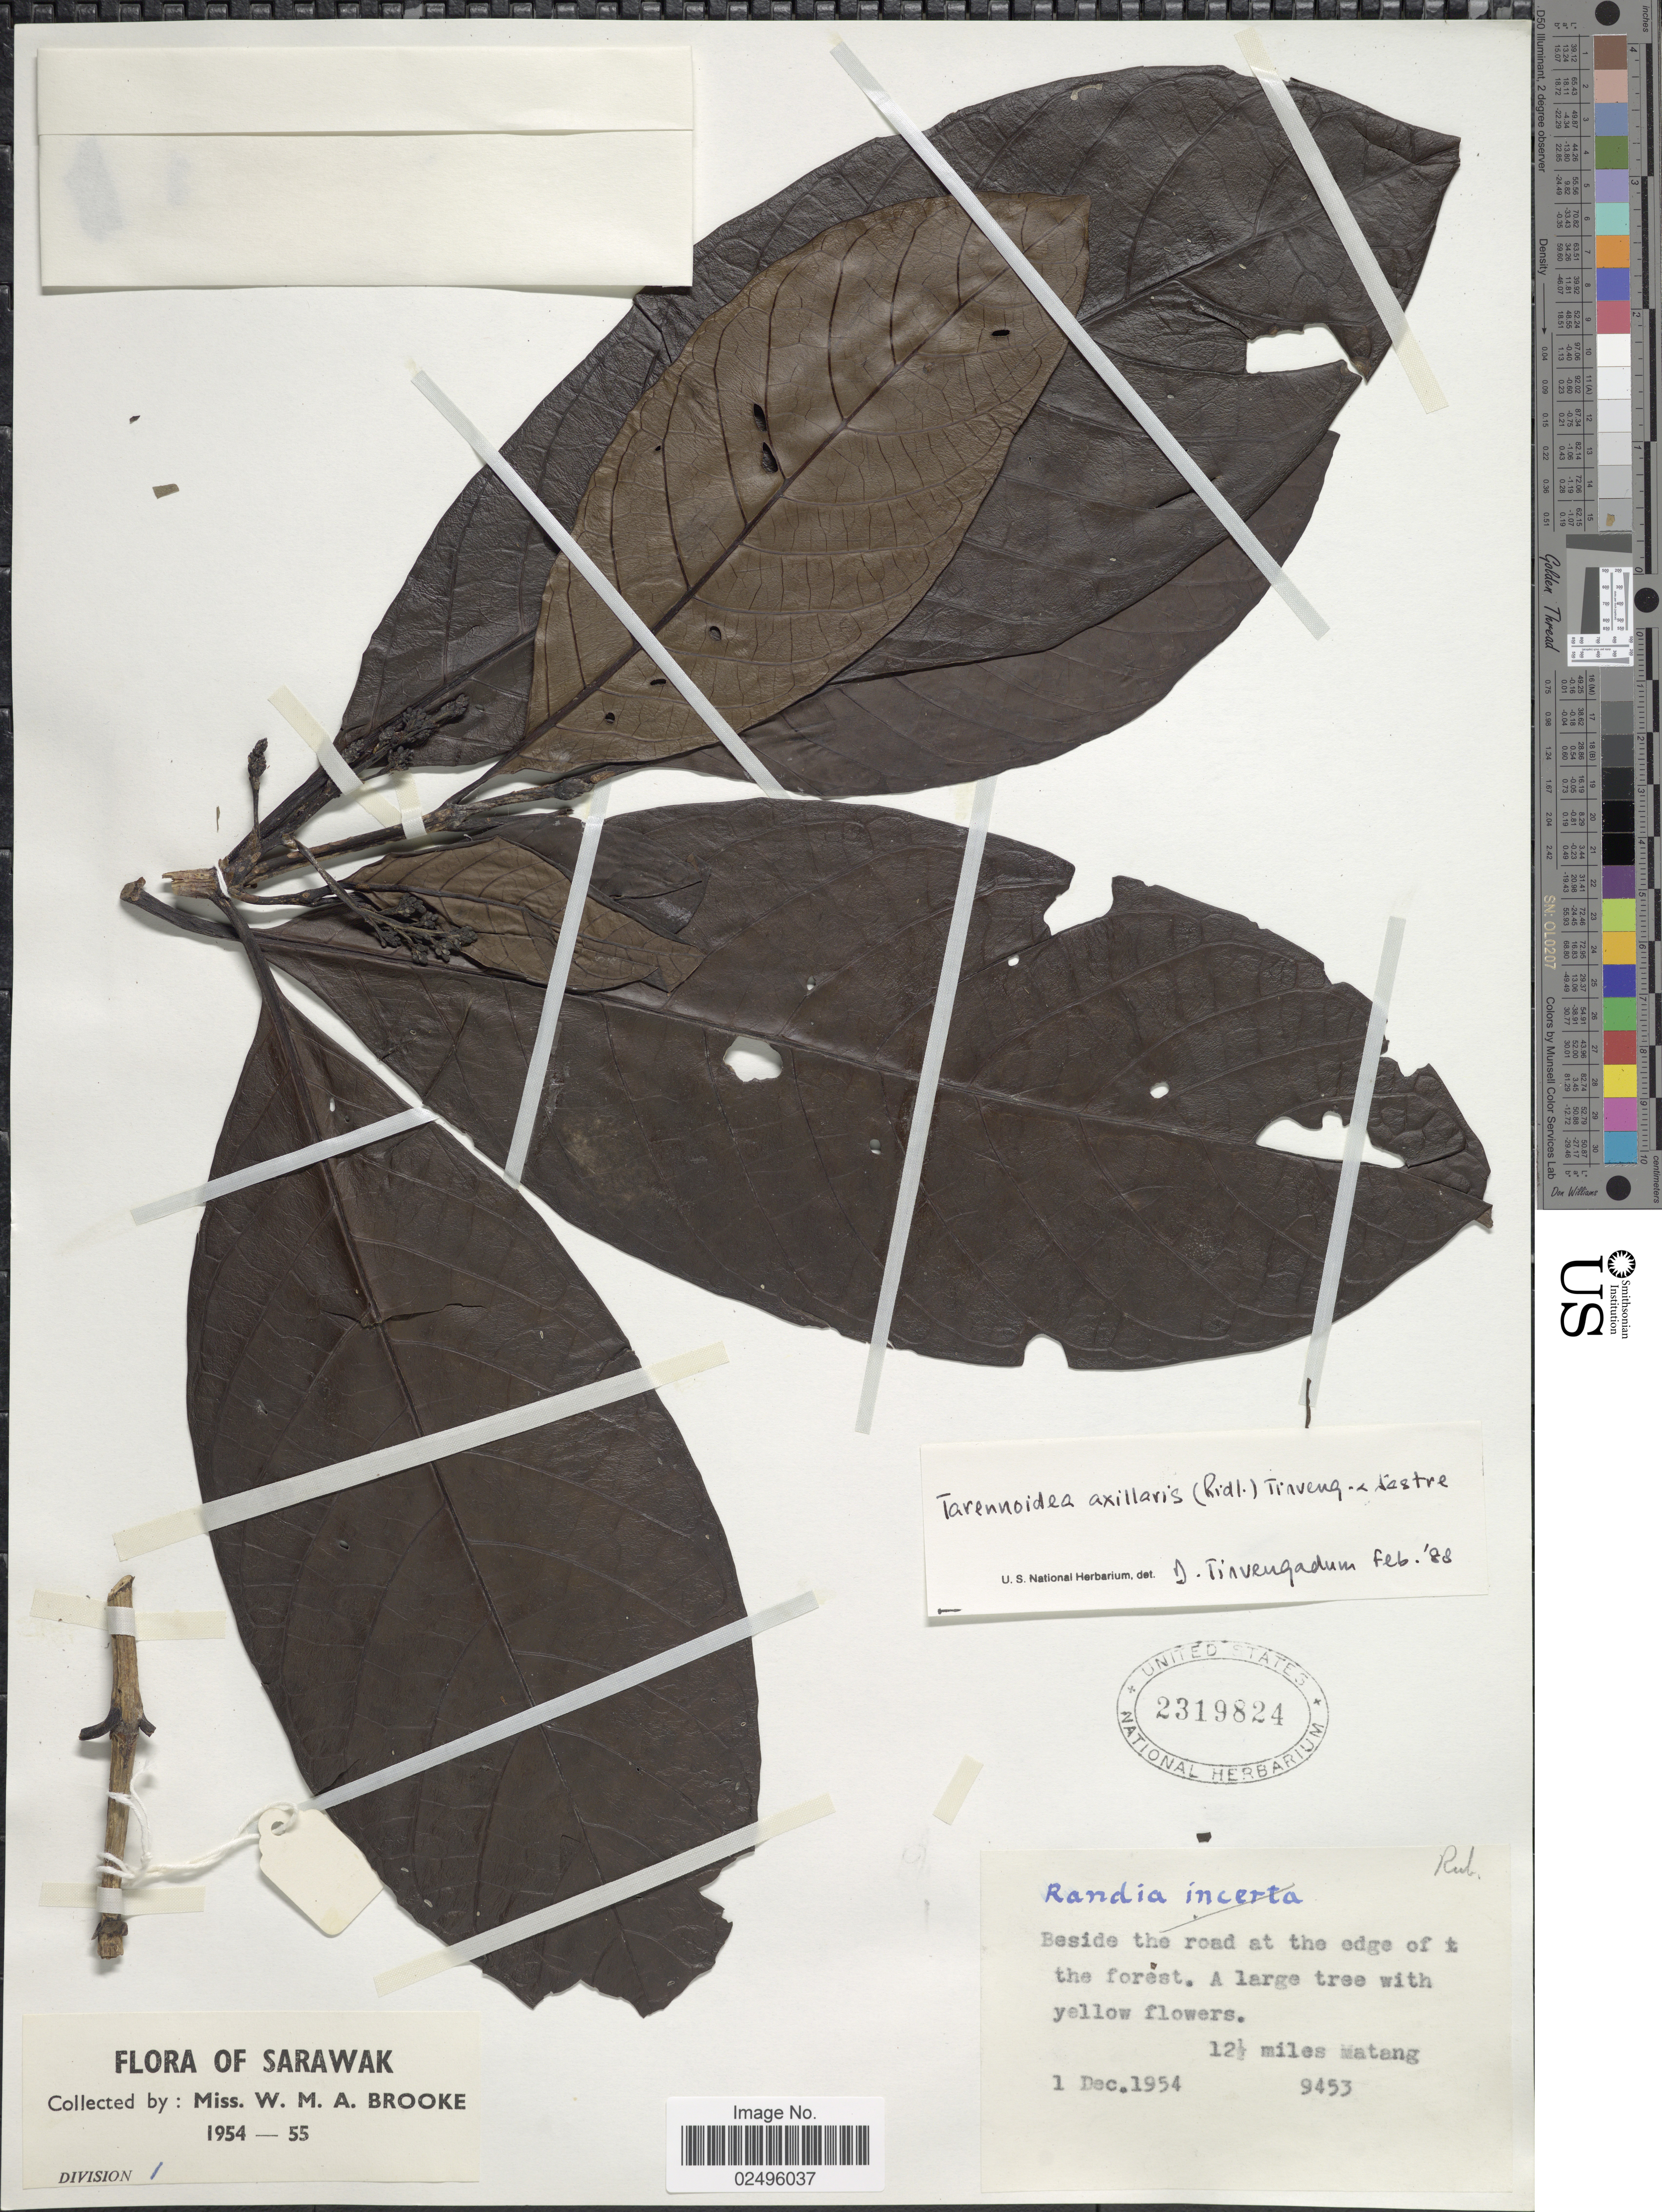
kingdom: Plantae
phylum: Tracheophyta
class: Magnoliopsida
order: Gentianales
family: Rubiaceae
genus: Tarennoidea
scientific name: Tarennoidea axillaris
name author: (Ridl.) Tirveng. & Sastre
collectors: W. Brooke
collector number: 9453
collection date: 1954-12-01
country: Malaysia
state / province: Sarawak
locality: Beside the road at the edge of the forest. 12½ miles Matang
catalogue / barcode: US 2319824